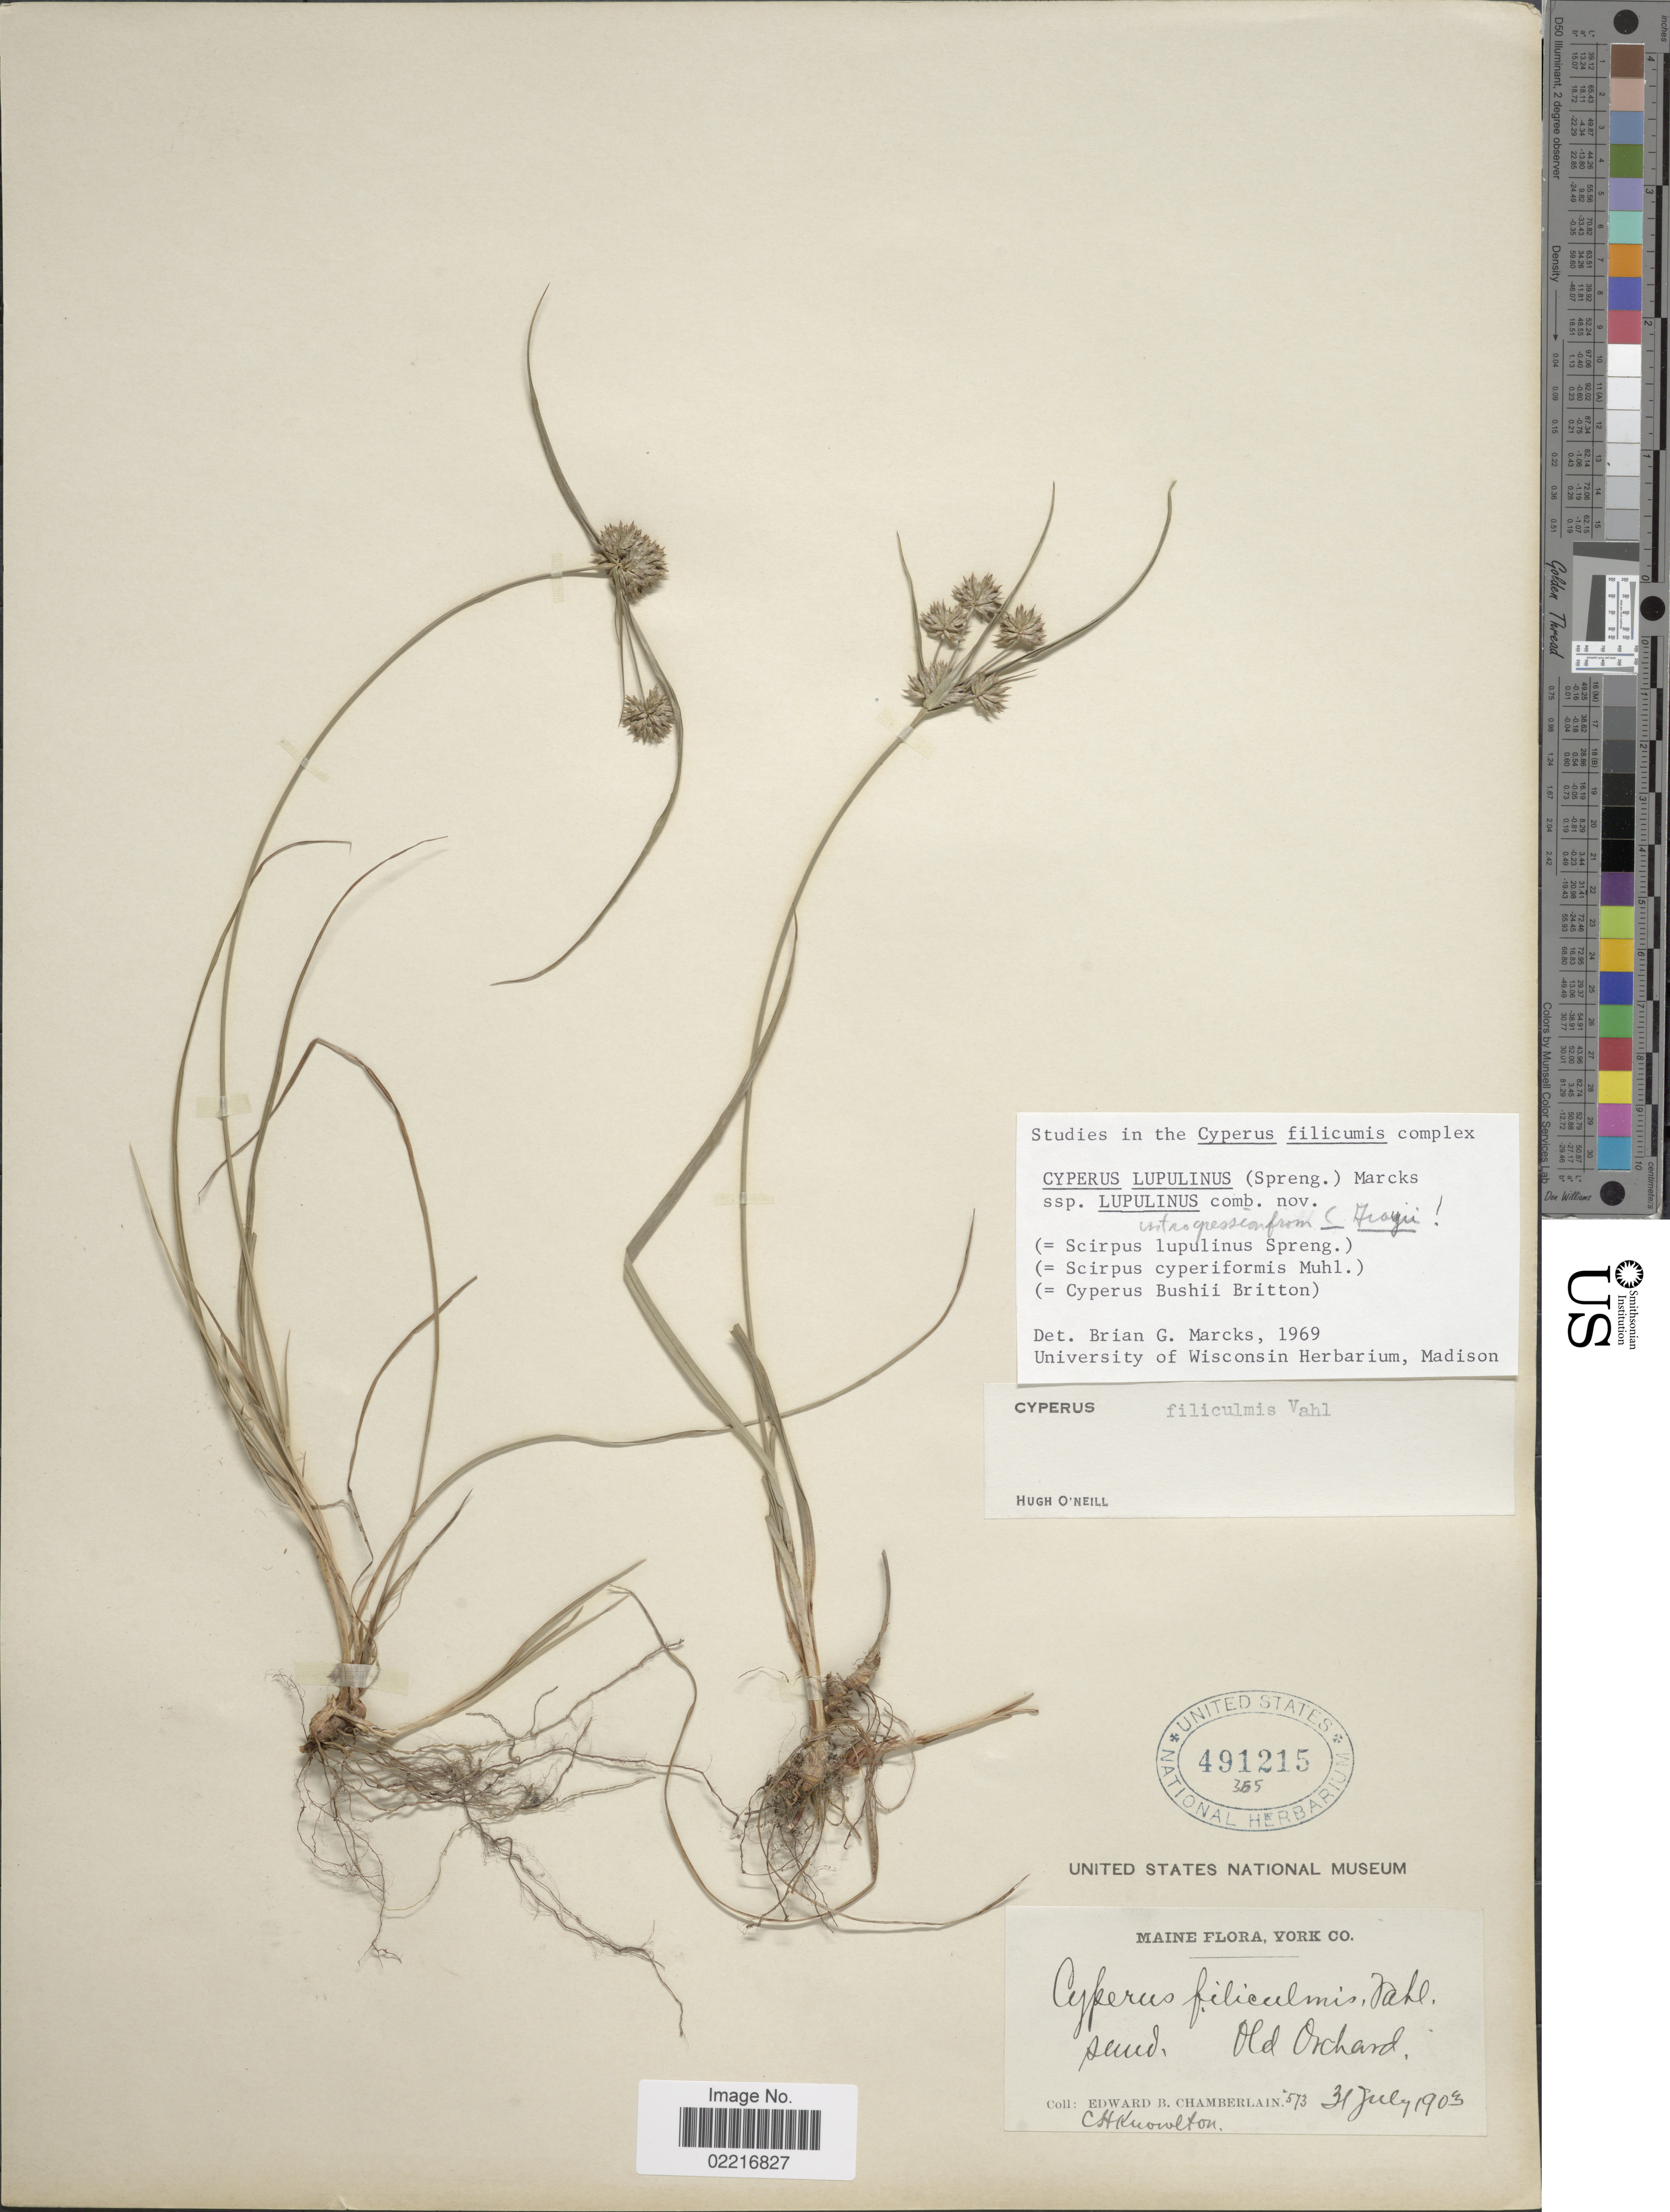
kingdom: Plantae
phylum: Tracheophyta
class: Liliopsida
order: Poales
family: Cyperaceae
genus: Cyperus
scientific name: Cyperus lupulinus subsp. lupulinus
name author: (Spreng.) Marcks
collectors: E. Chamberlain & C. H. Knowlton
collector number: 573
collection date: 1903-07-31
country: United States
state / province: Maine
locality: York Co.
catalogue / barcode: US 491215